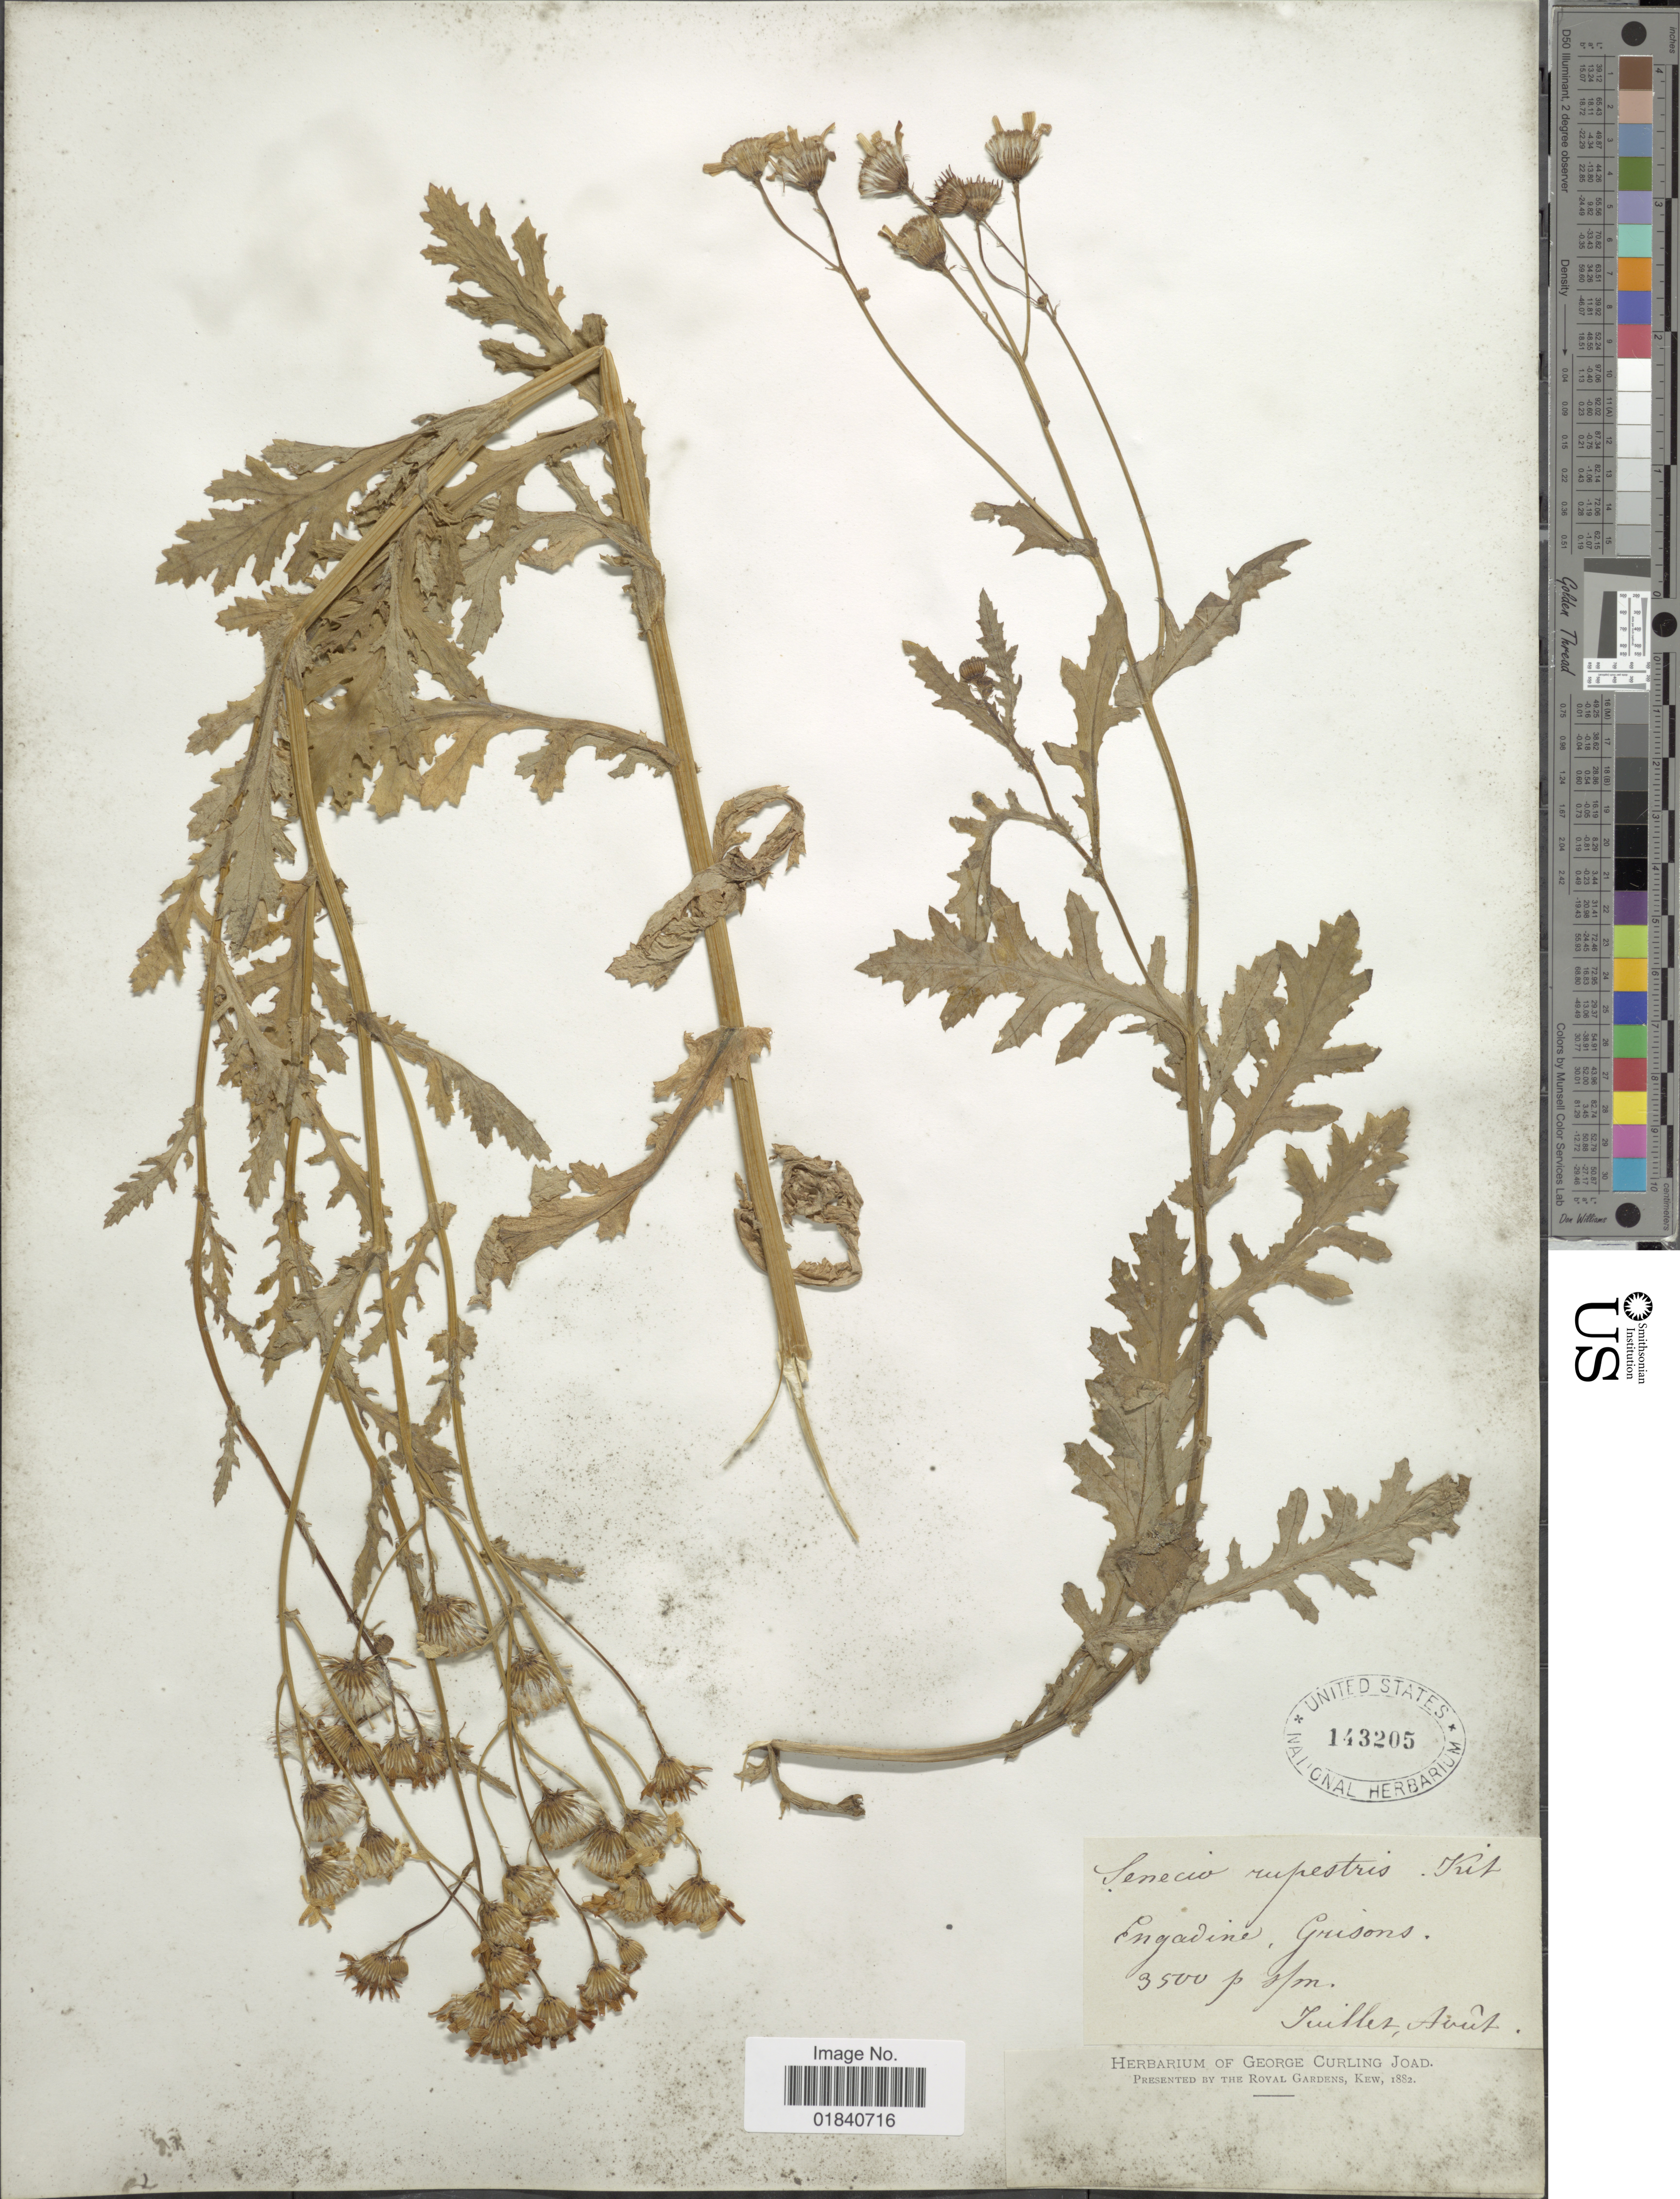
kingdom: Plantae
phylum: Tracheophyta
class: Magnoliopsida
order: Asterales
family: Asteraceae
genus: Senecio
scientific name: Senecio squalidus subsp. rupestris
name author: (Waldst. & Kit.) Greuter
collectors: ex herb. George Curling Joad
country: Switzerland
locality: Engadin, Grisons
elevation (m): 3500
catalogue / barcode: US 143205